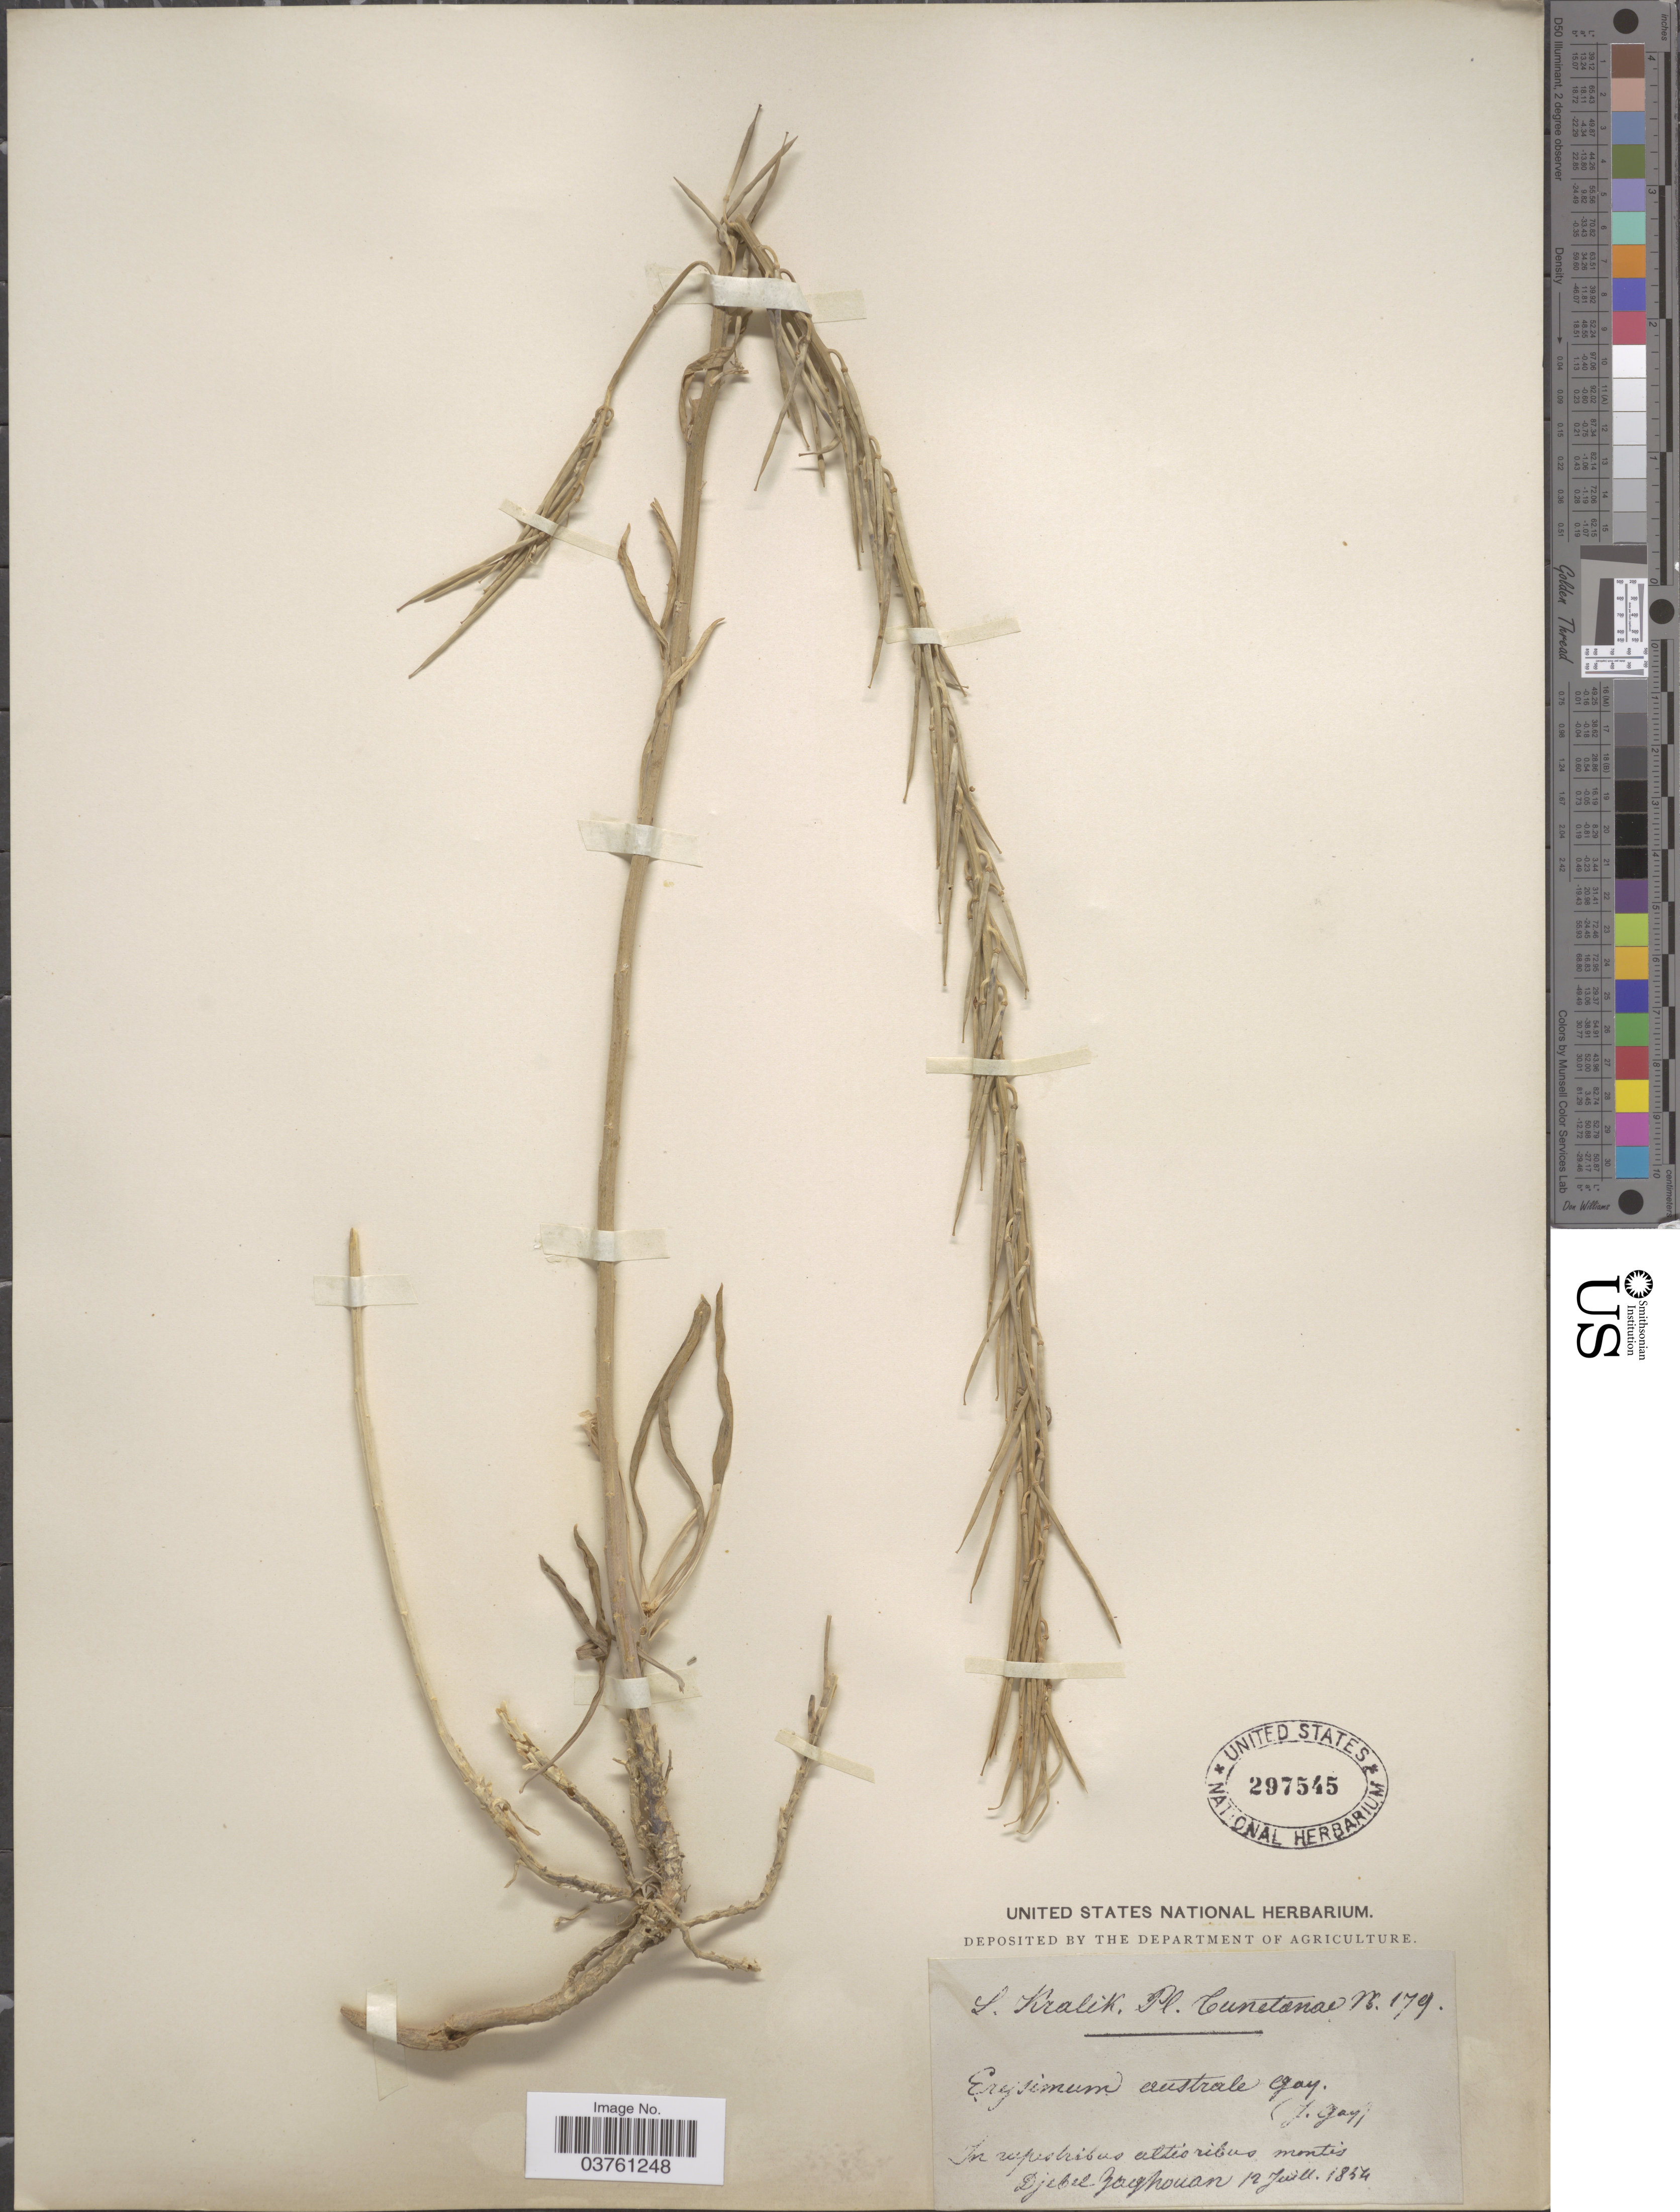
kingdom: Plantae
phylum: Tracheophyta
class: Magnoliopsida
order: Brassicales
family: Brassicaceae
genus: Erysimum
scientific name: Erysimum australe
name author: Heldr. ex Boiss.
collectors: L. Kralik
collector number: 179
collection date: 1854-07-12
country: Tunisia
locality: Cunetanae. In rupestribus altioribus montis Djebel Zaghouan.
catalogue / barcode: US 297545